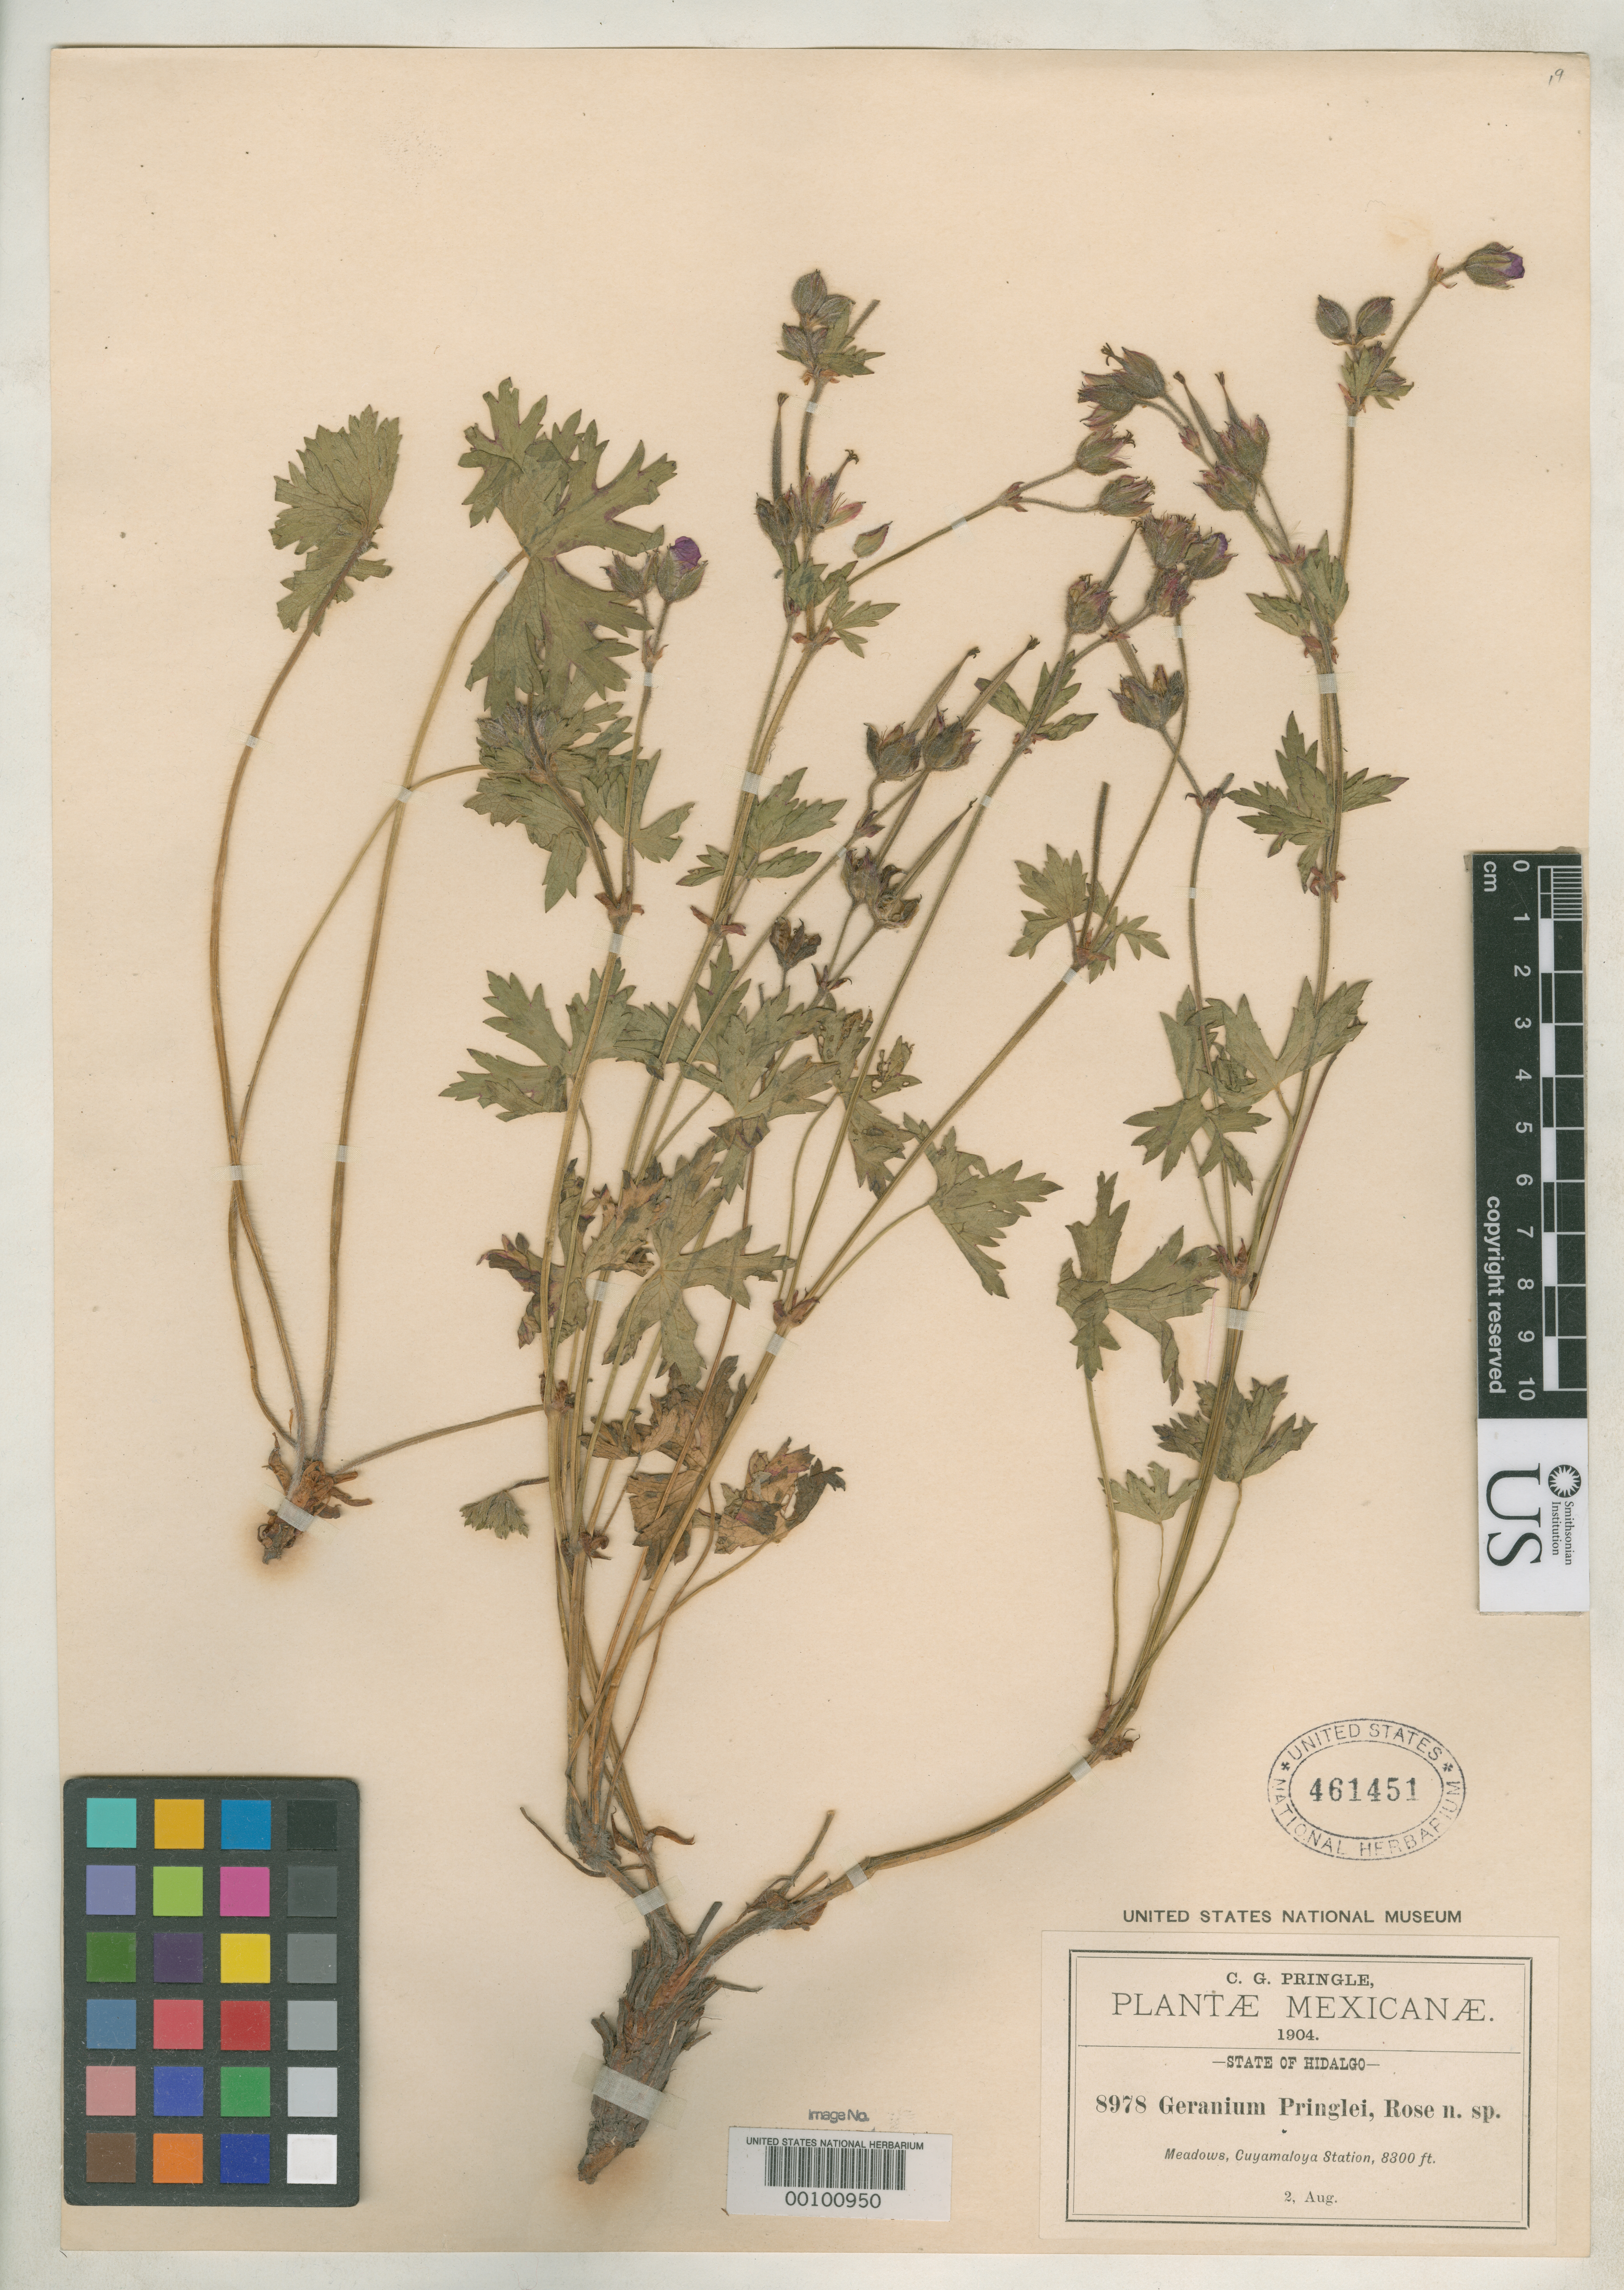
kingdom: Plantae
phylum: Tracheophyta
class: Magnoliopsida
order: Geraniales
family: Geraniaceae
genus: Geranium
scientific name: Geranium pringlei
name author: Rose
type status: Holotype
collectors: C. G. Pringle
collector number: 8978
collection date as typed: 02 Aug 1904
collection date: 1904-08-02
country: Mexico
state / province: Hidalgo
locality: Cuyamaloya Station.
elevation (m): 2490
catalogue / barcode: US 461451